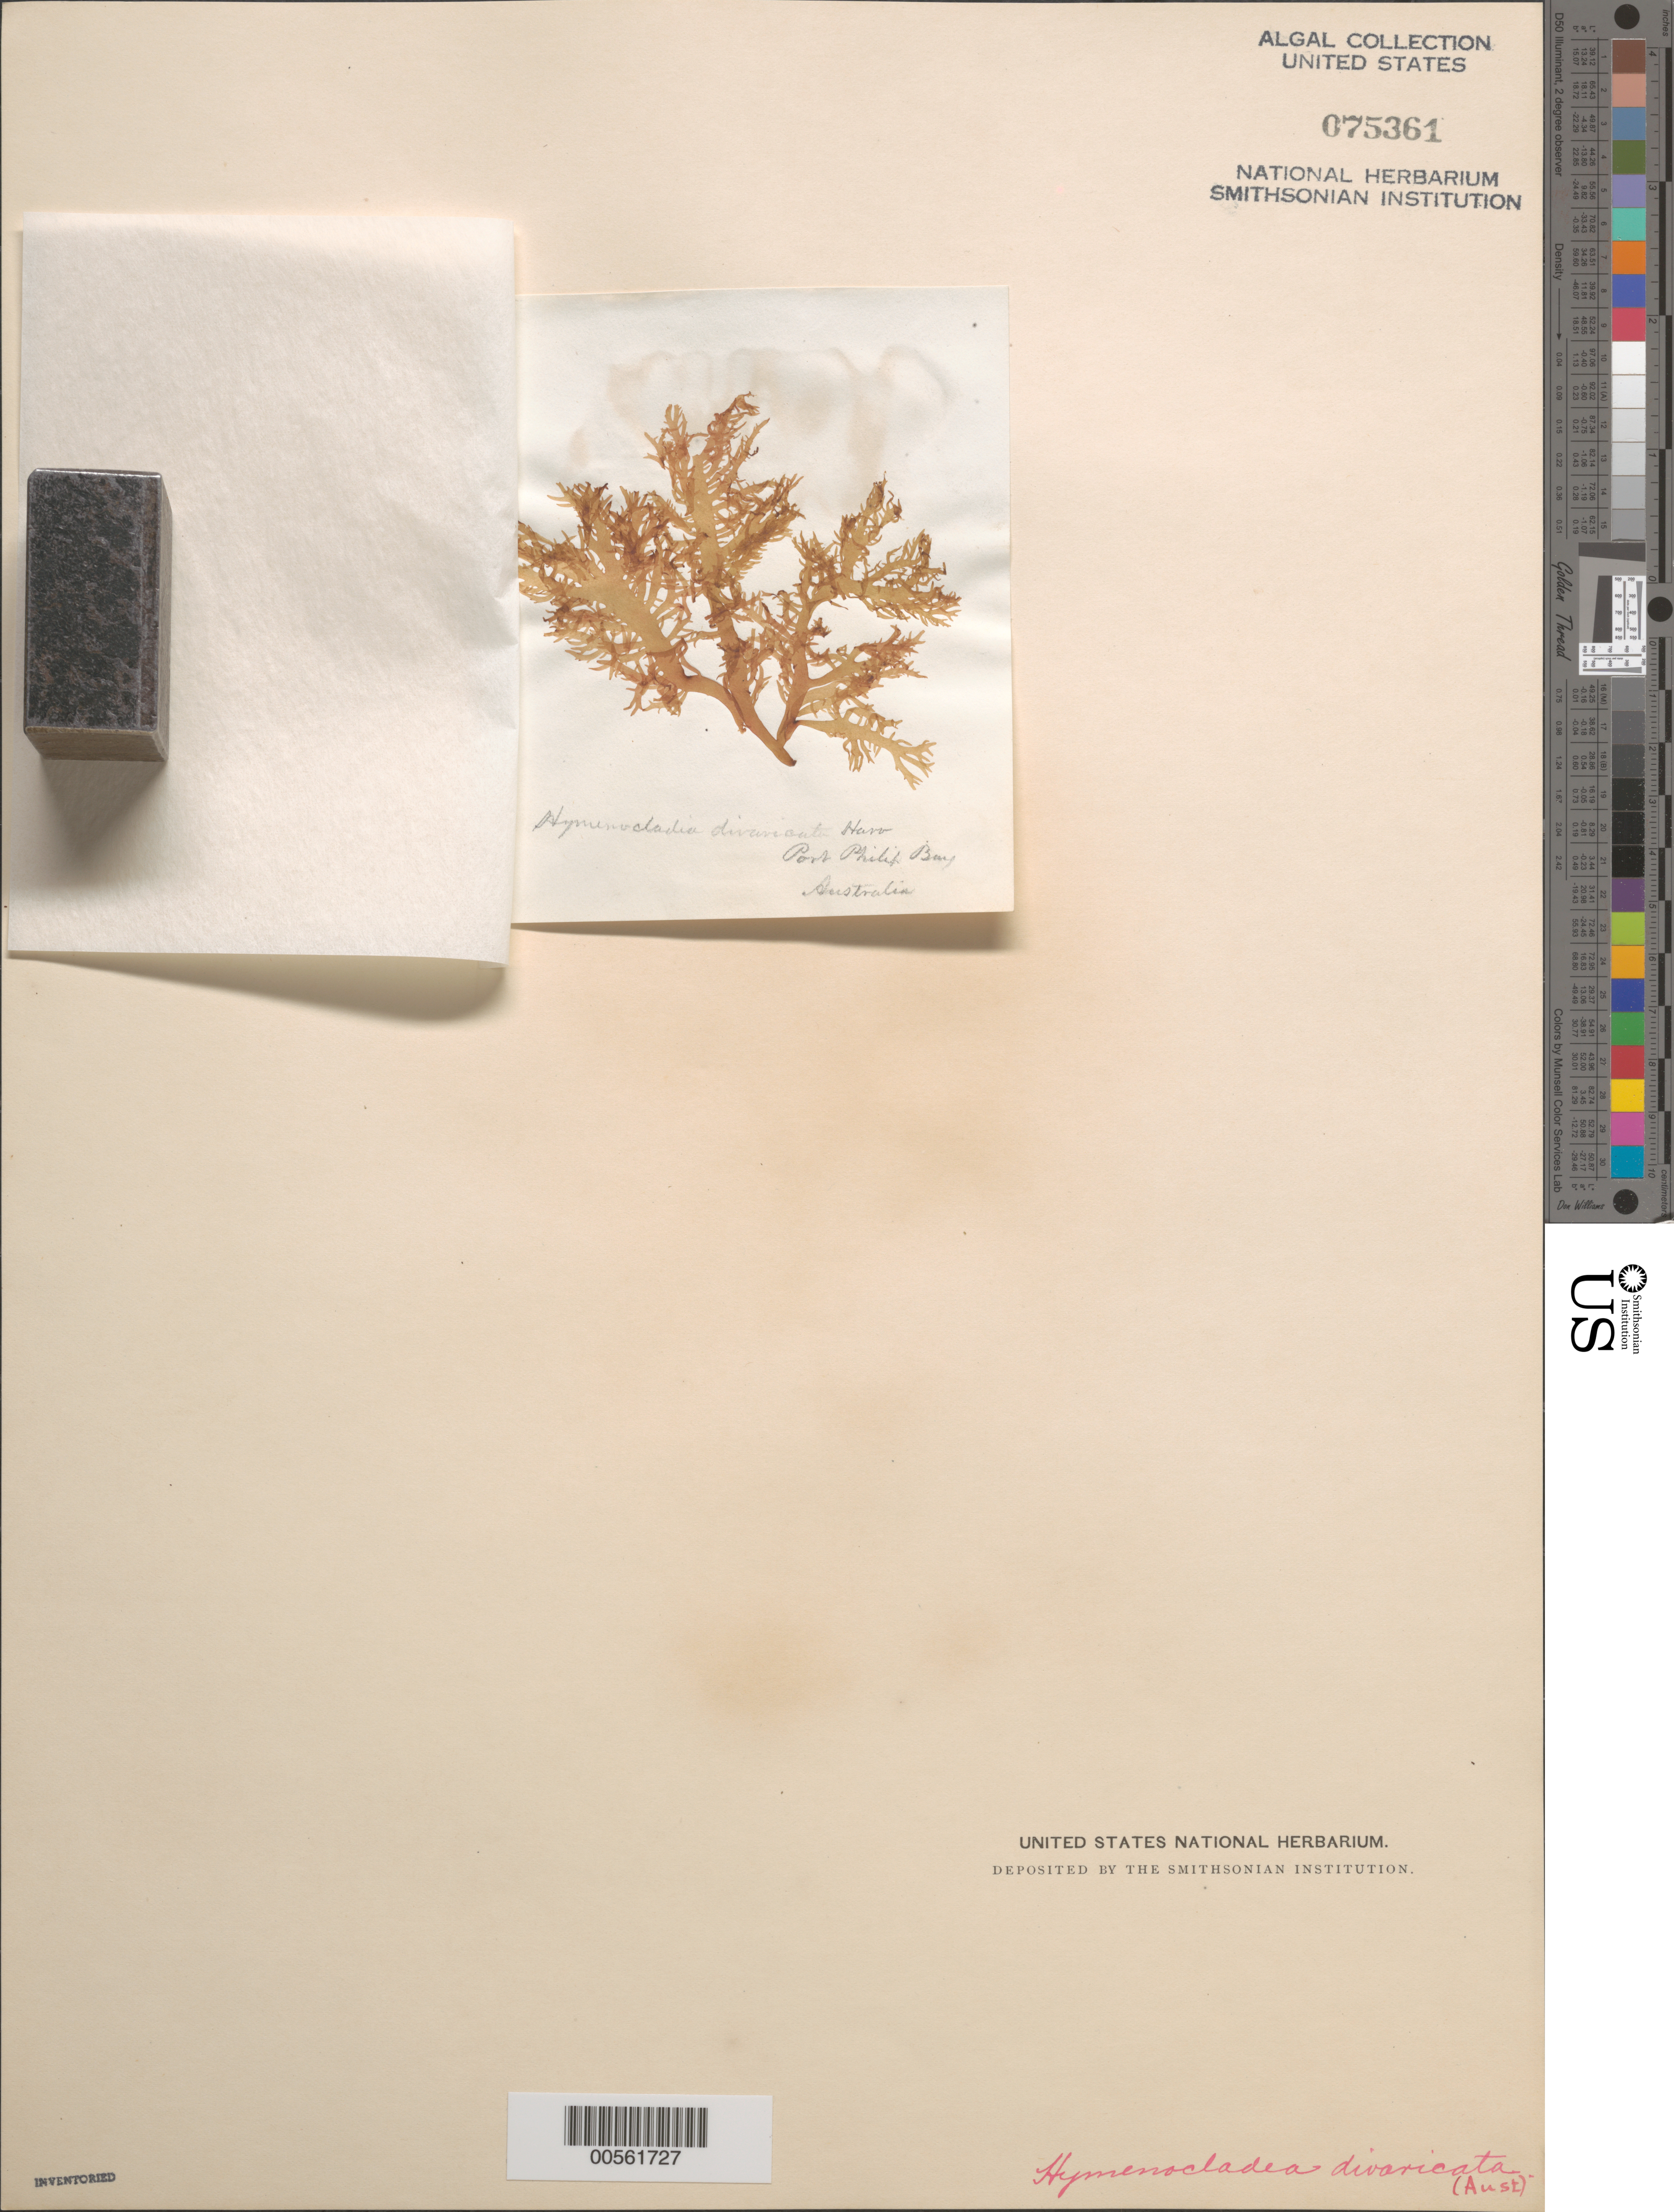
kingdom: Plantae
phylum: Rhodophyta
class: Florideophyceae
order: Rhodymeniales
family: Hymenocladiaceae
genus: Hymenocladia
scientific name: Hymenocladia divaricata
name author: Harv.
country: Australia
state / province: Victoria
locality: Port Phillip Bay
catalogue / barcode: US 75361